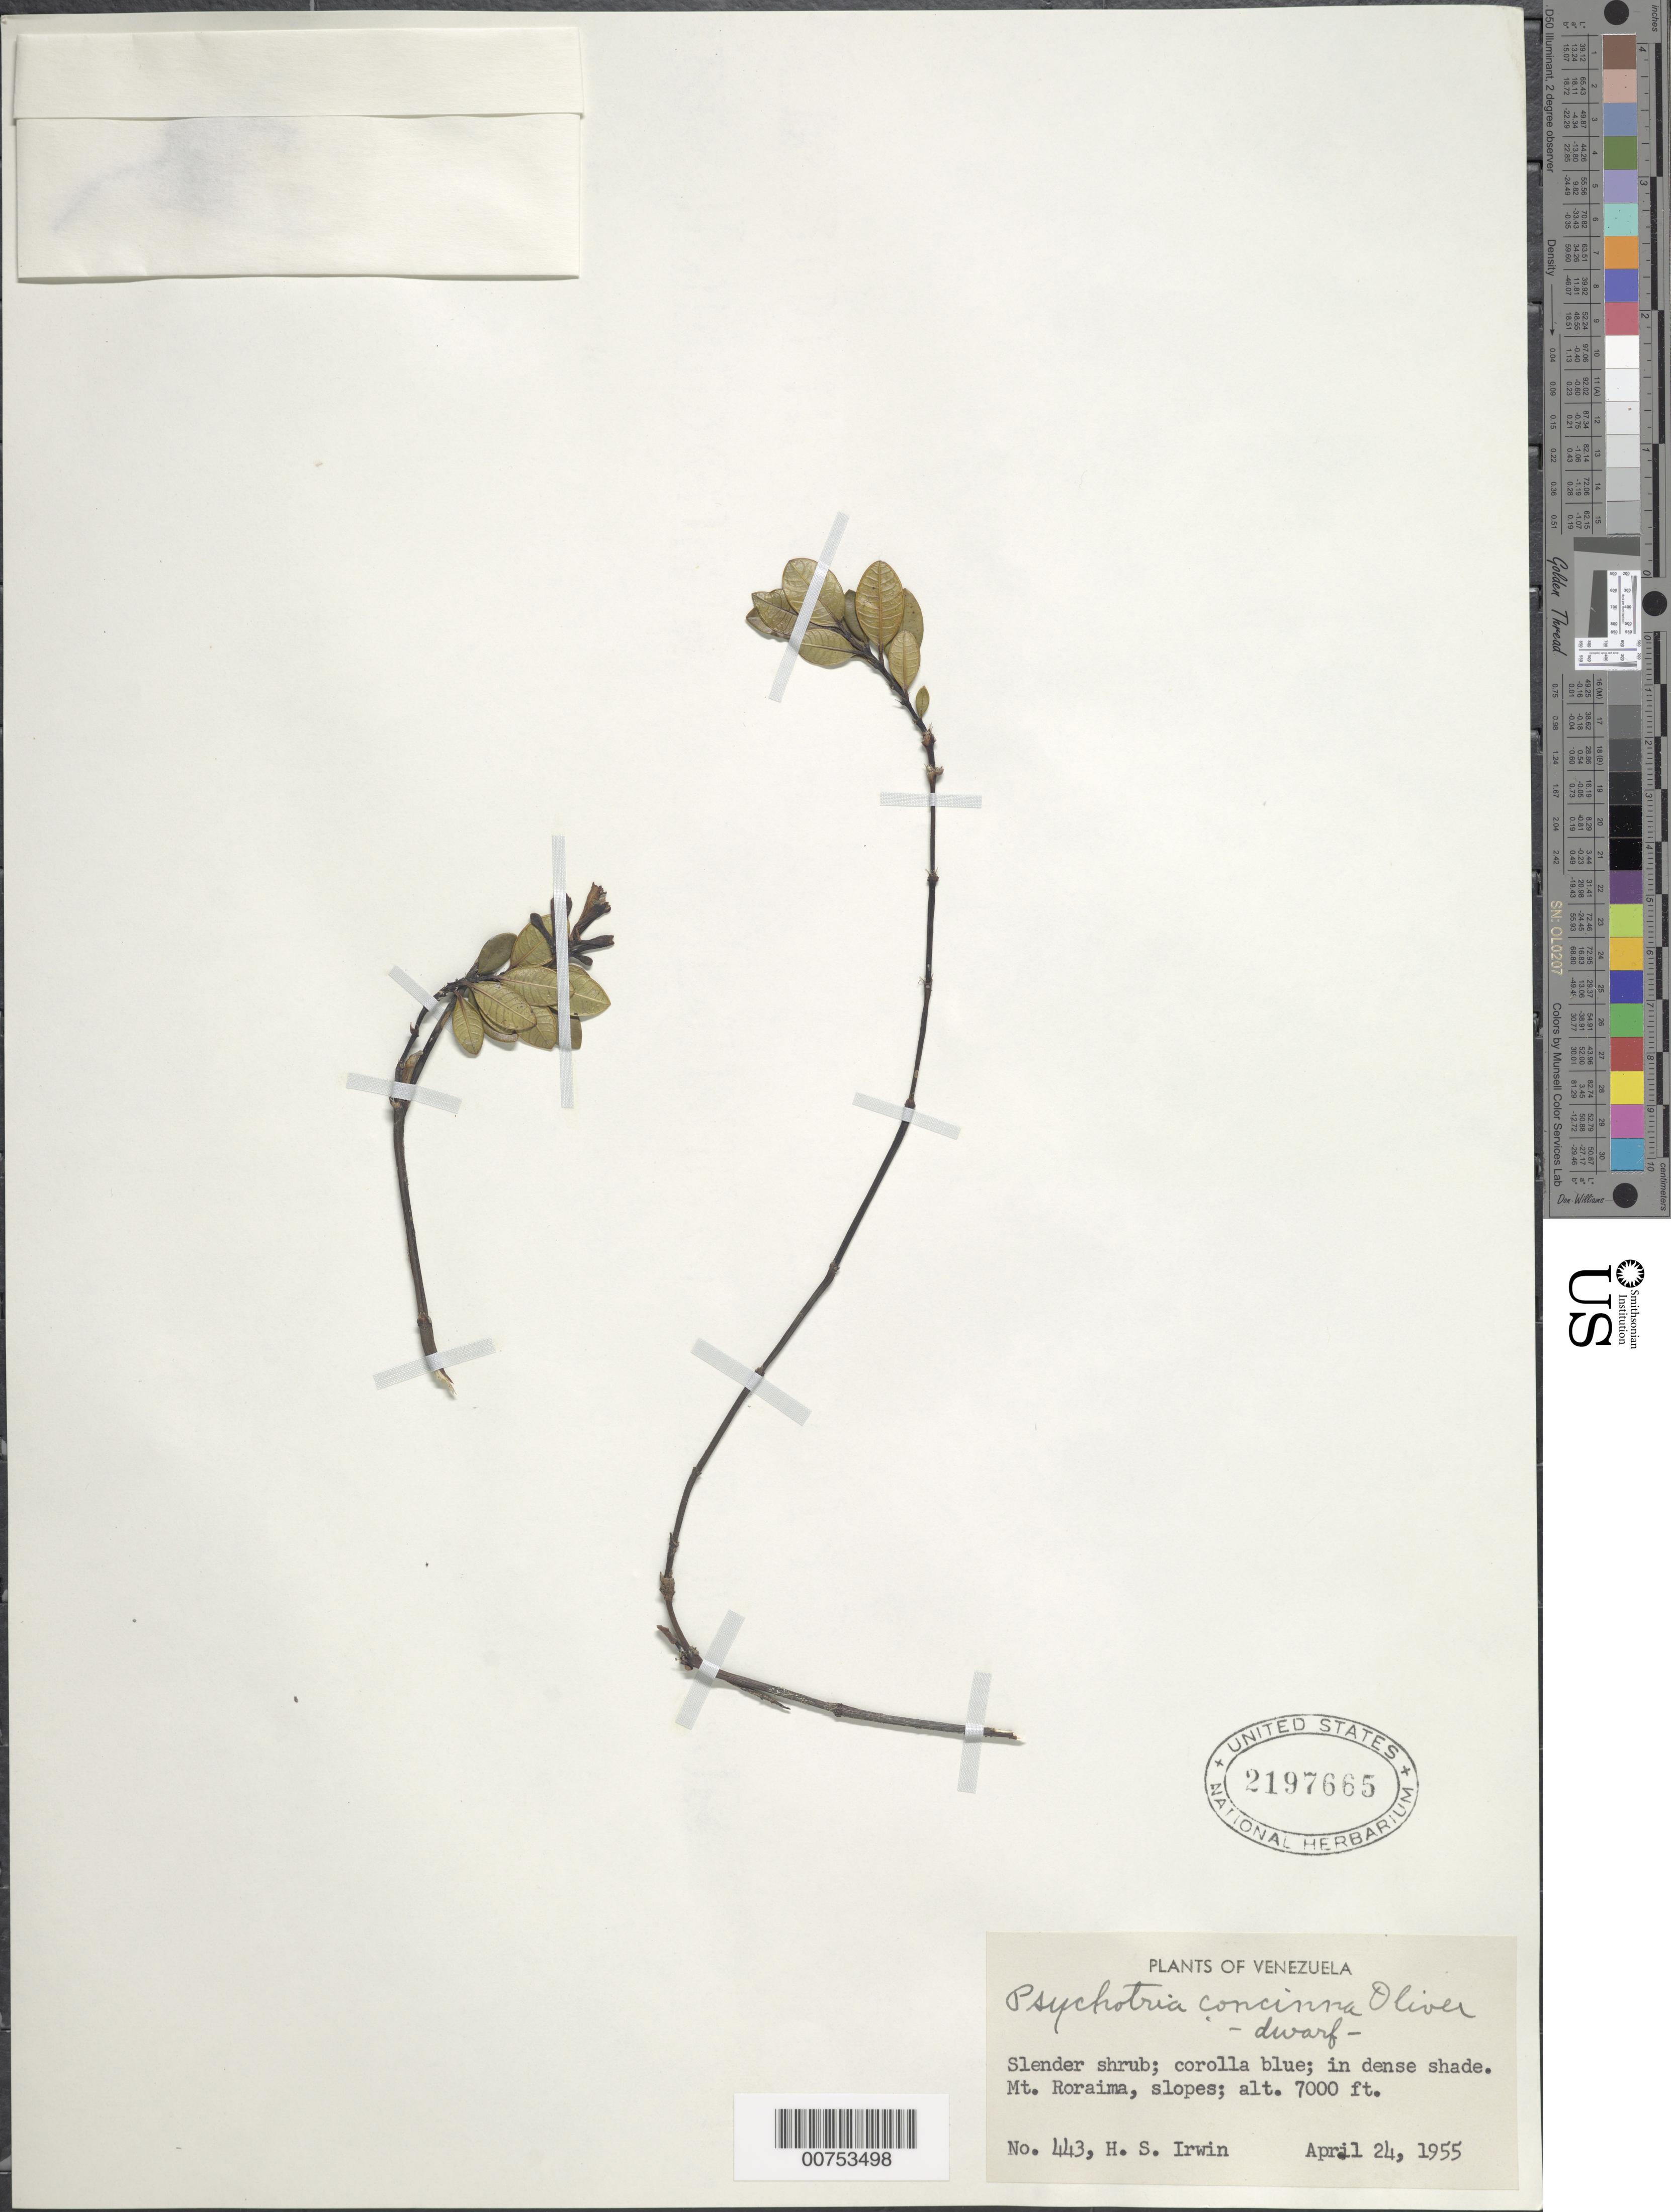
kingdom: Plantae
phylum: Tracheophyta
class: Magnoliopsida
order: Gentianales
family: Rubiaceae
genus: Psychotria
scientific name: Psychotria concinna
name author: Oliv.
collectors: H. Irwin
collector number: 443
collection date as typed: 24-Apr-55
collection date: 1955-04-24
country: Venezuela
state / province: Bolívar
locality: Mt. Roraima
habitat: Slopes, in dense shade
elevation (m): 2134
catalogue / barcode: US 2197665